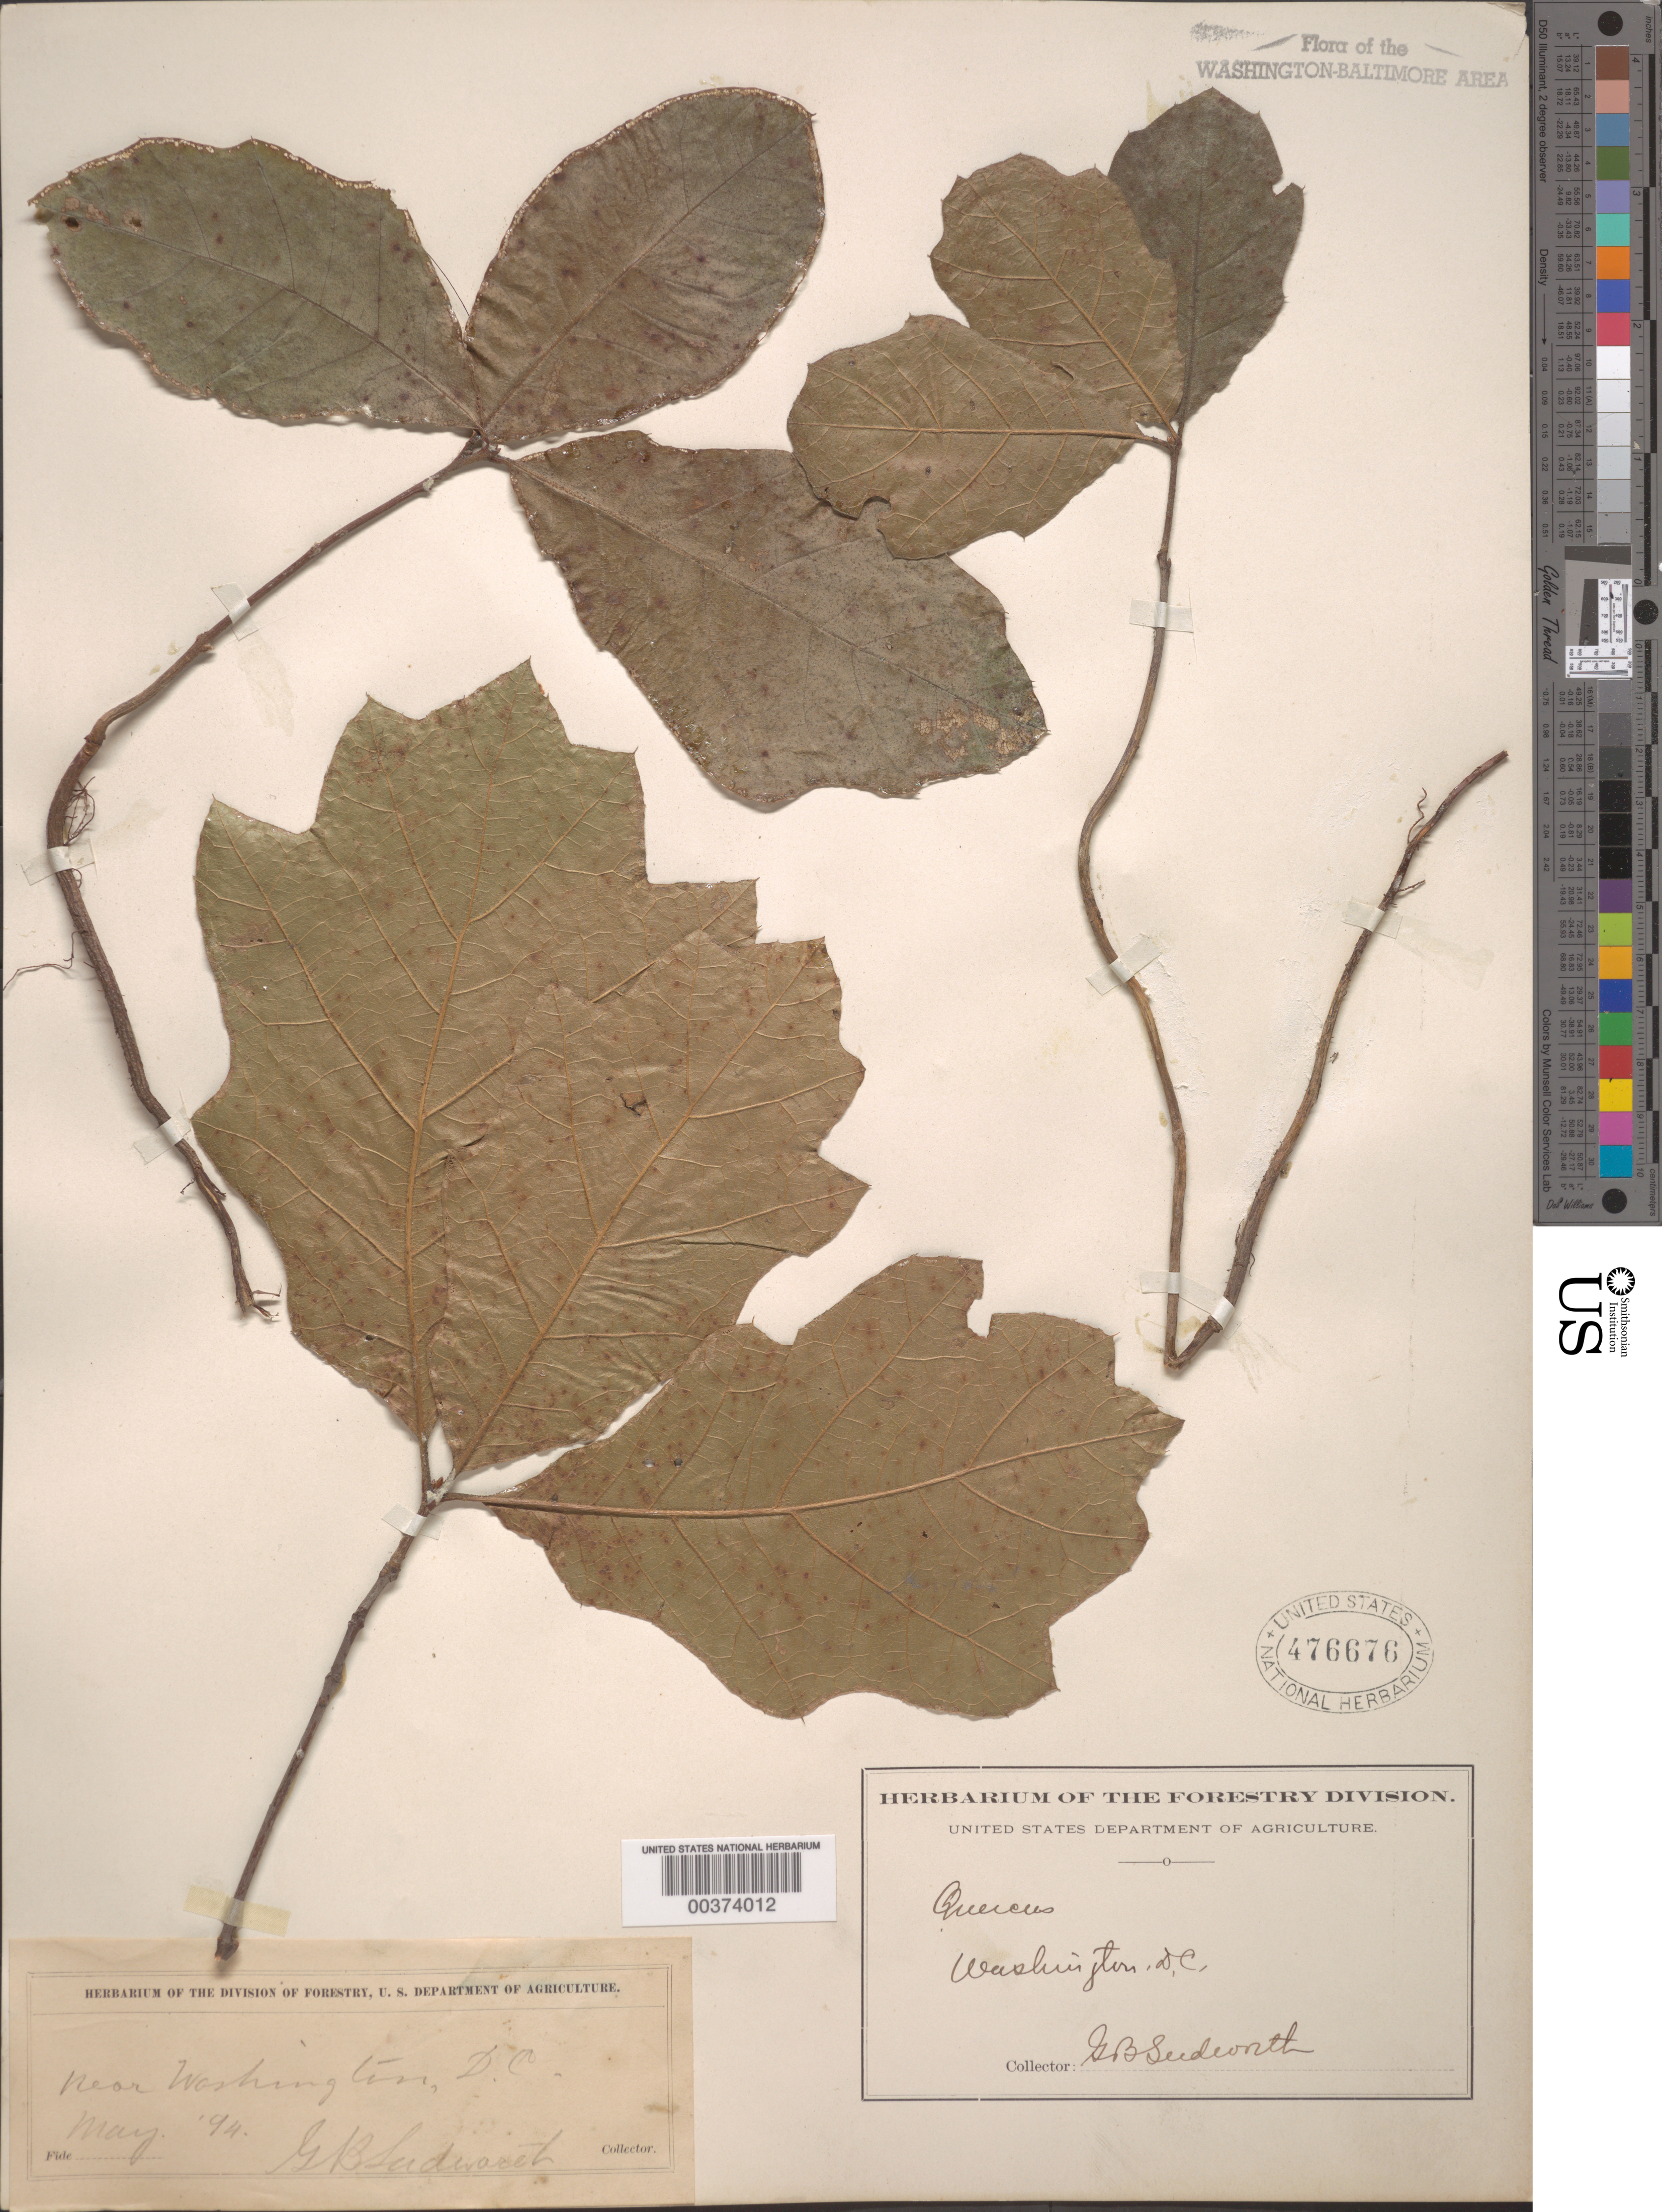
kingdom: Plantae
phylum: Tracheophyta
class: Magnoliopsida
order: Fagales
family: Fagaceae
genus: Quercus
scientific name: Quercus sp.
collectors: G. B. Sudworth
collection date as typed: May 1894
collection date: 1894-05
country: United States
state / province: District of Columbia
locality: Washington DC area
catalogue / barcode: US 476676